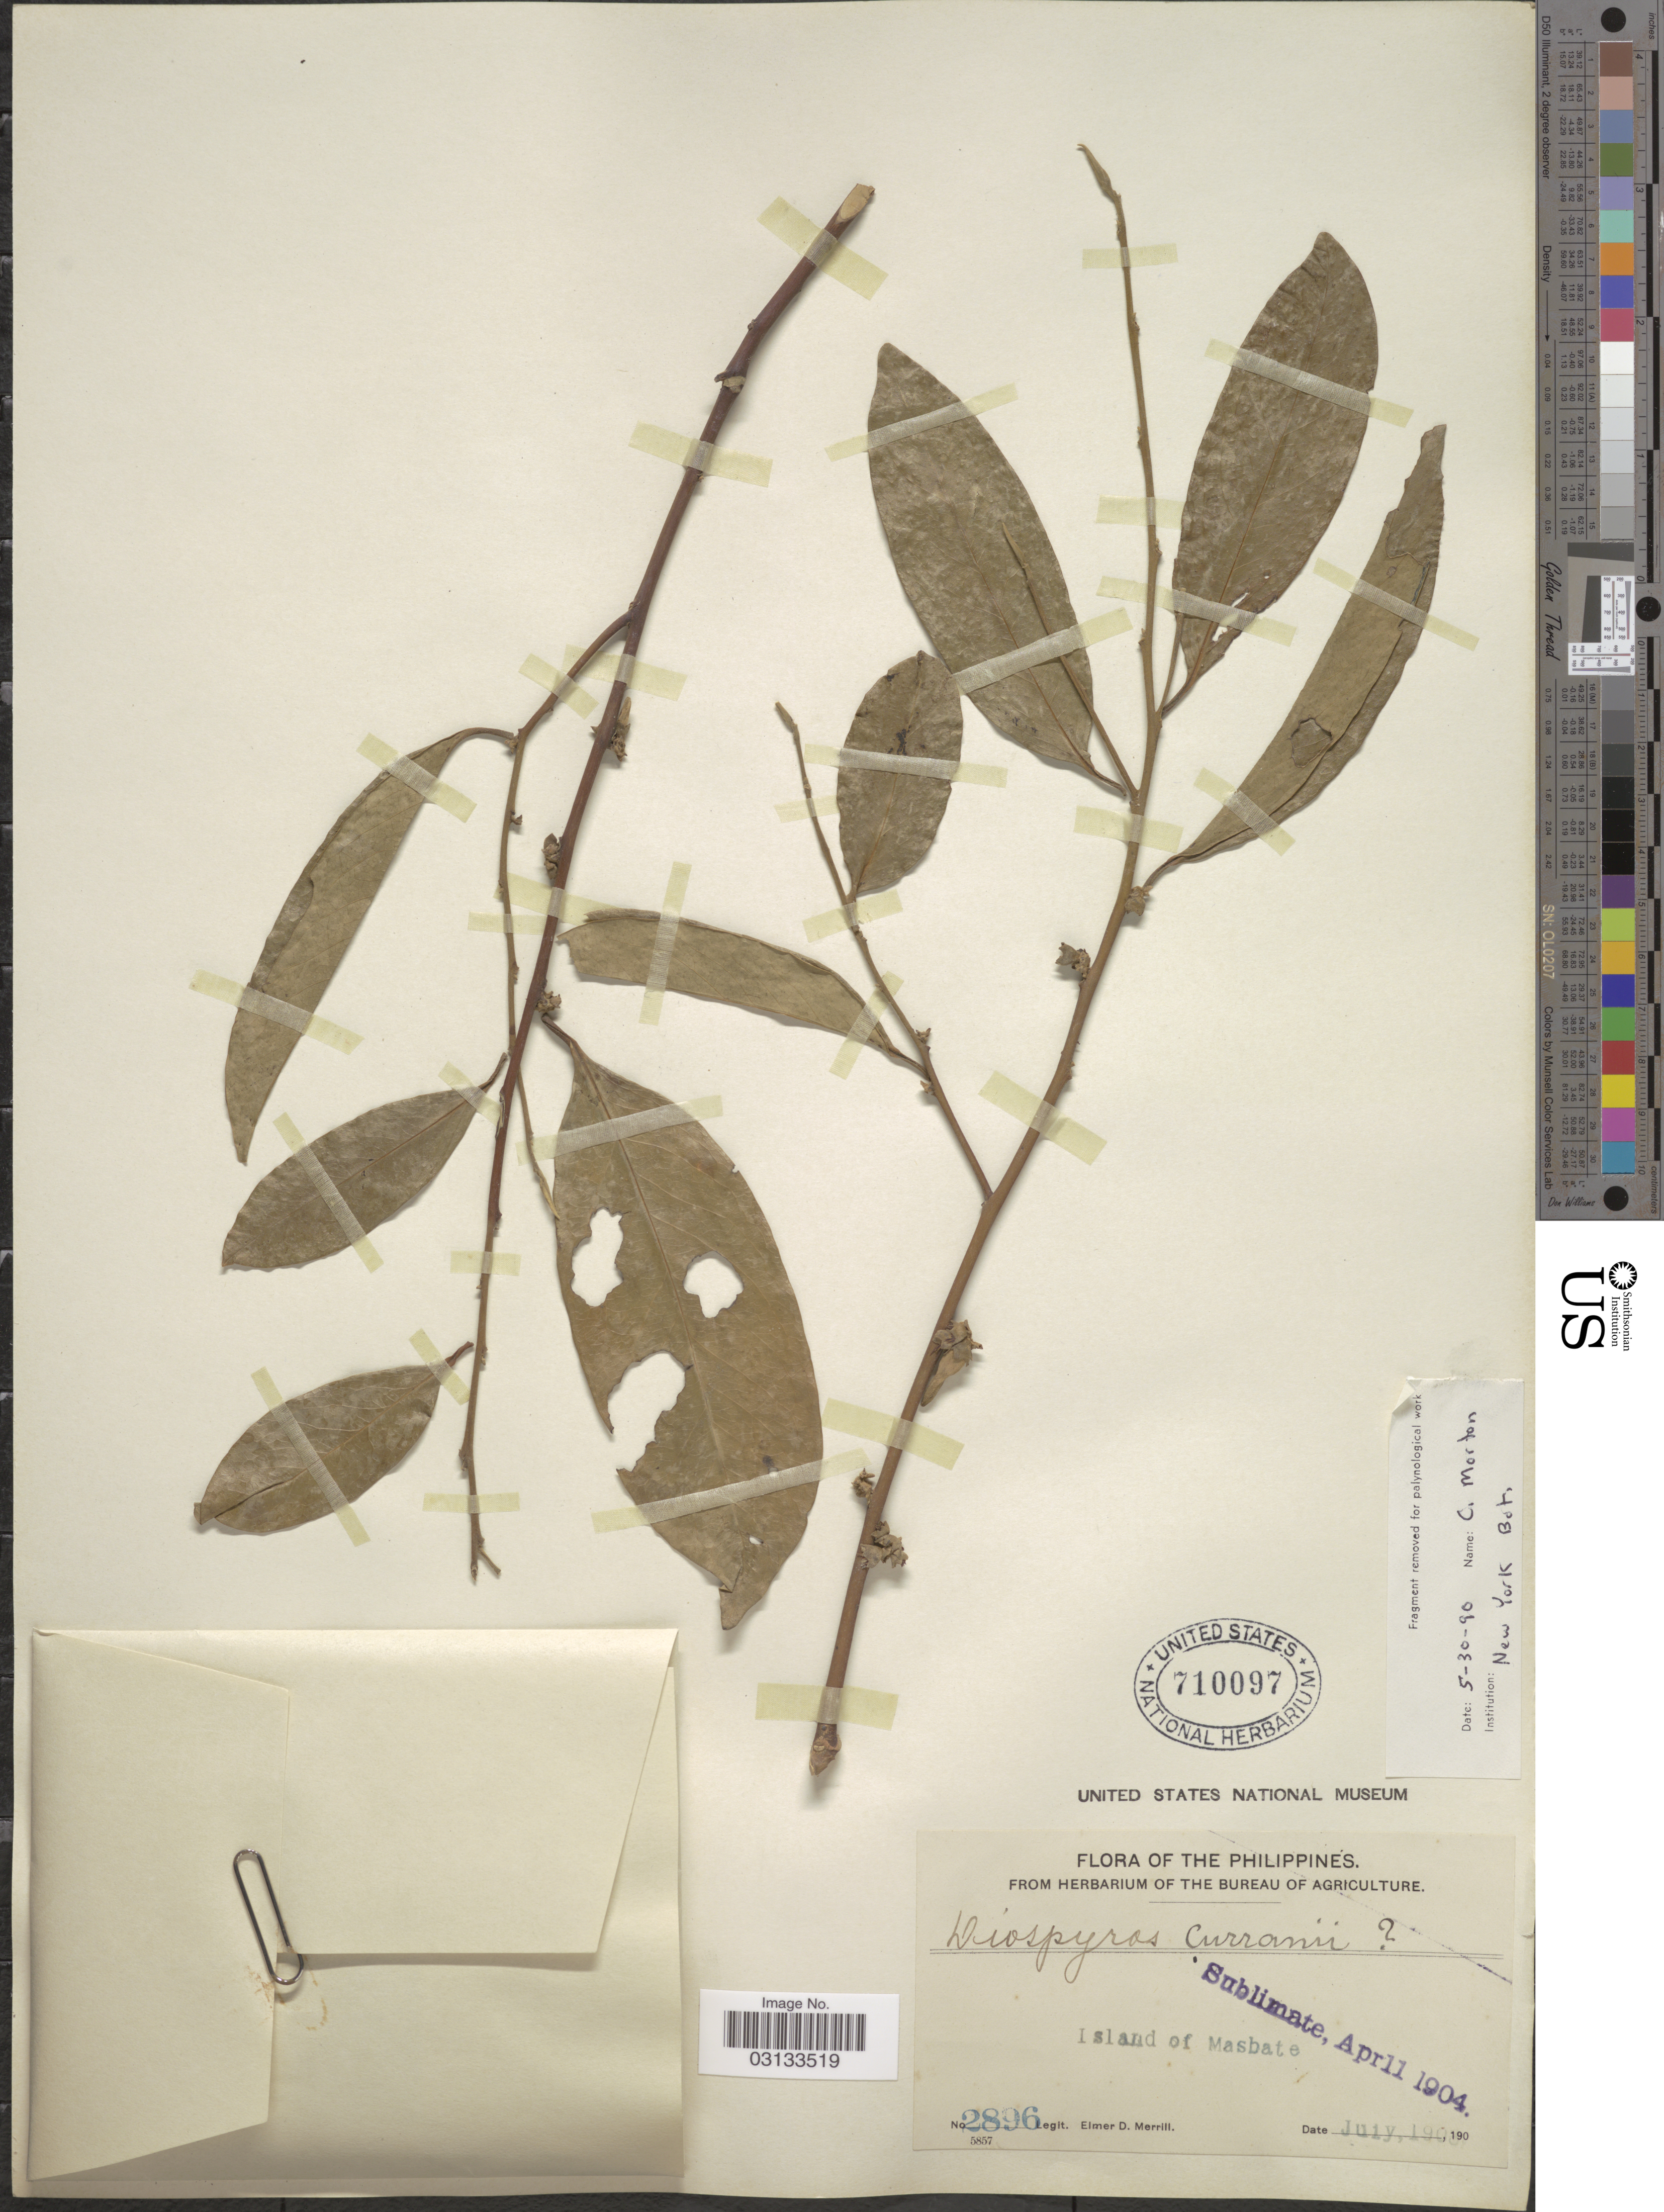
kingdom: Plantae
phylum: Tracheophyta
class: Magnoliopsida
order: Ericales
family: Ebenaceae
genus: Diospyros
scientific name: Diospyros curranii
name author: Merr.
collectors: E. D. Merrill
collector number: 2896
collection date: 1906-07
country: Philippines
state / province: Bicol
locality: Island of Masbate.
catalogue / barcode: US 710097